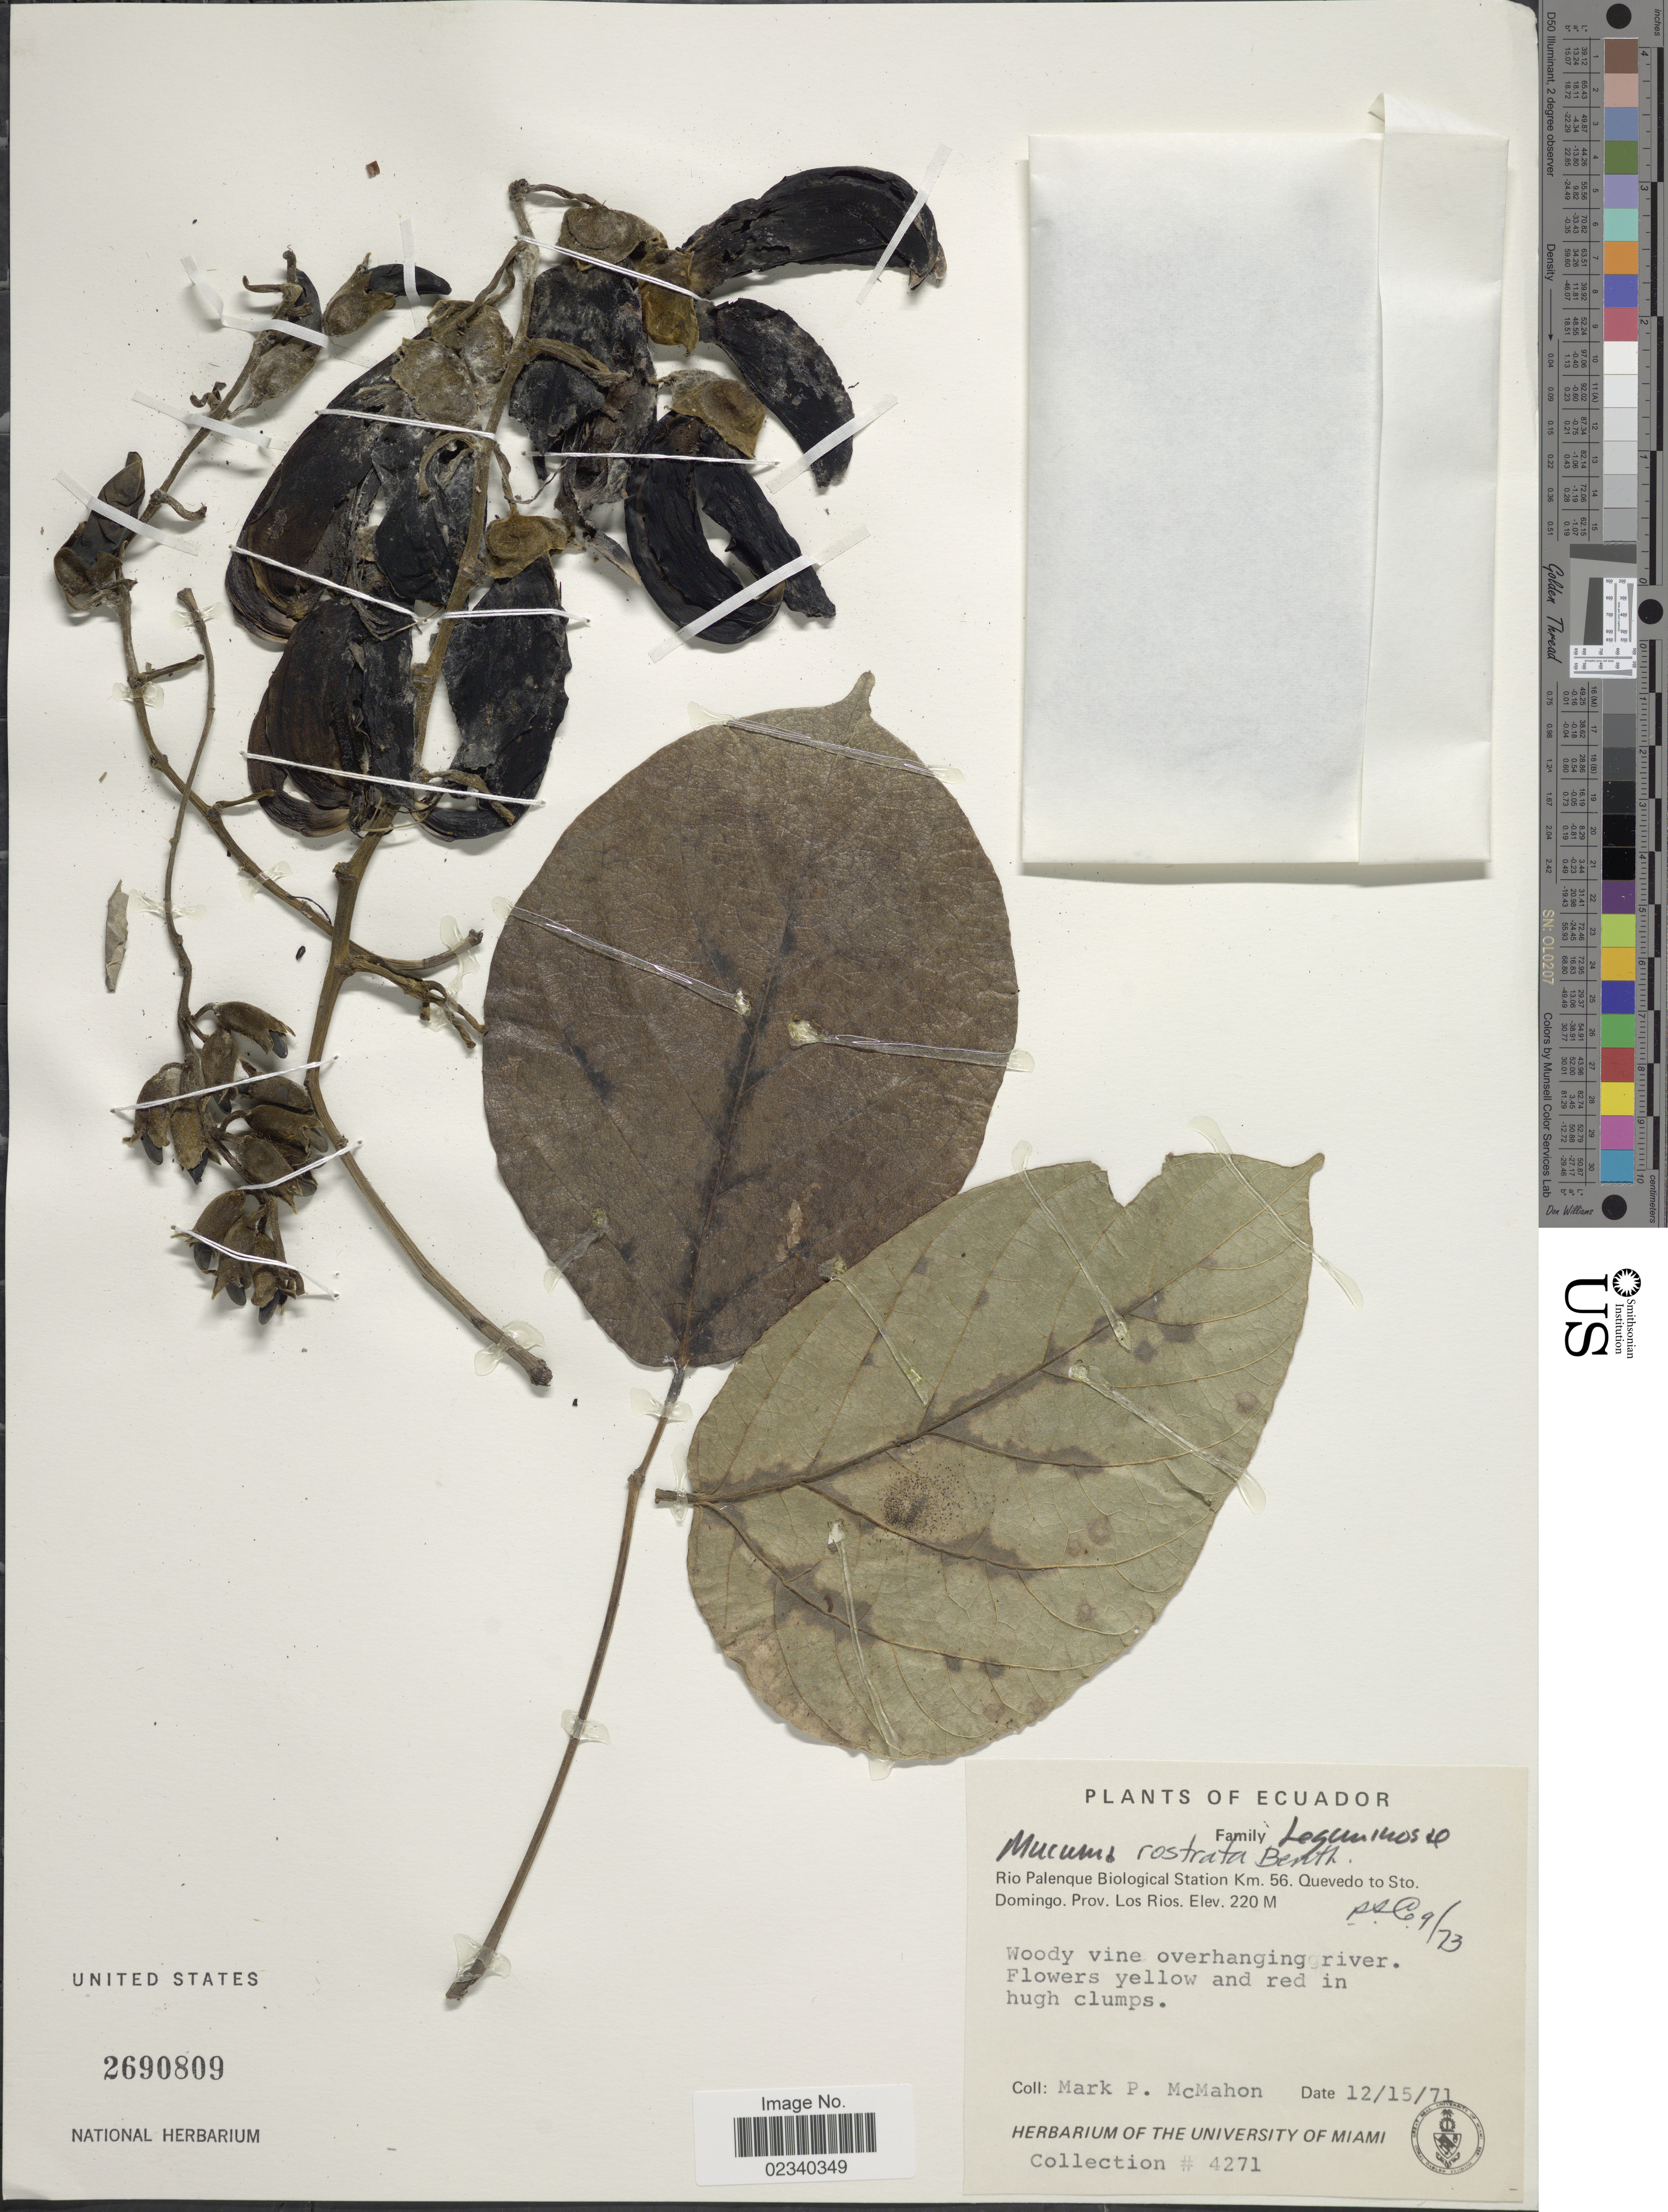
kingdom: Plantae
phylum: Tracheophyta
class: Magnoliopsida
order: Fabales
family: Fabaceae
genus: Mucuna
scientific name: Mucuna rostrata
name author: Benth.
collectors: M. McMahon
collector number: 4271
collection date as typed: Transcribed d/m/y: 15/12/71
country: Ecuador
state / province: Los Ríos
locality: Rio Palenque Biological Station Km. 56. Quevedo to Sto. Domingo. Prov. Los Rios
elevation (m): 220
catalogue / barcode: US 2690809